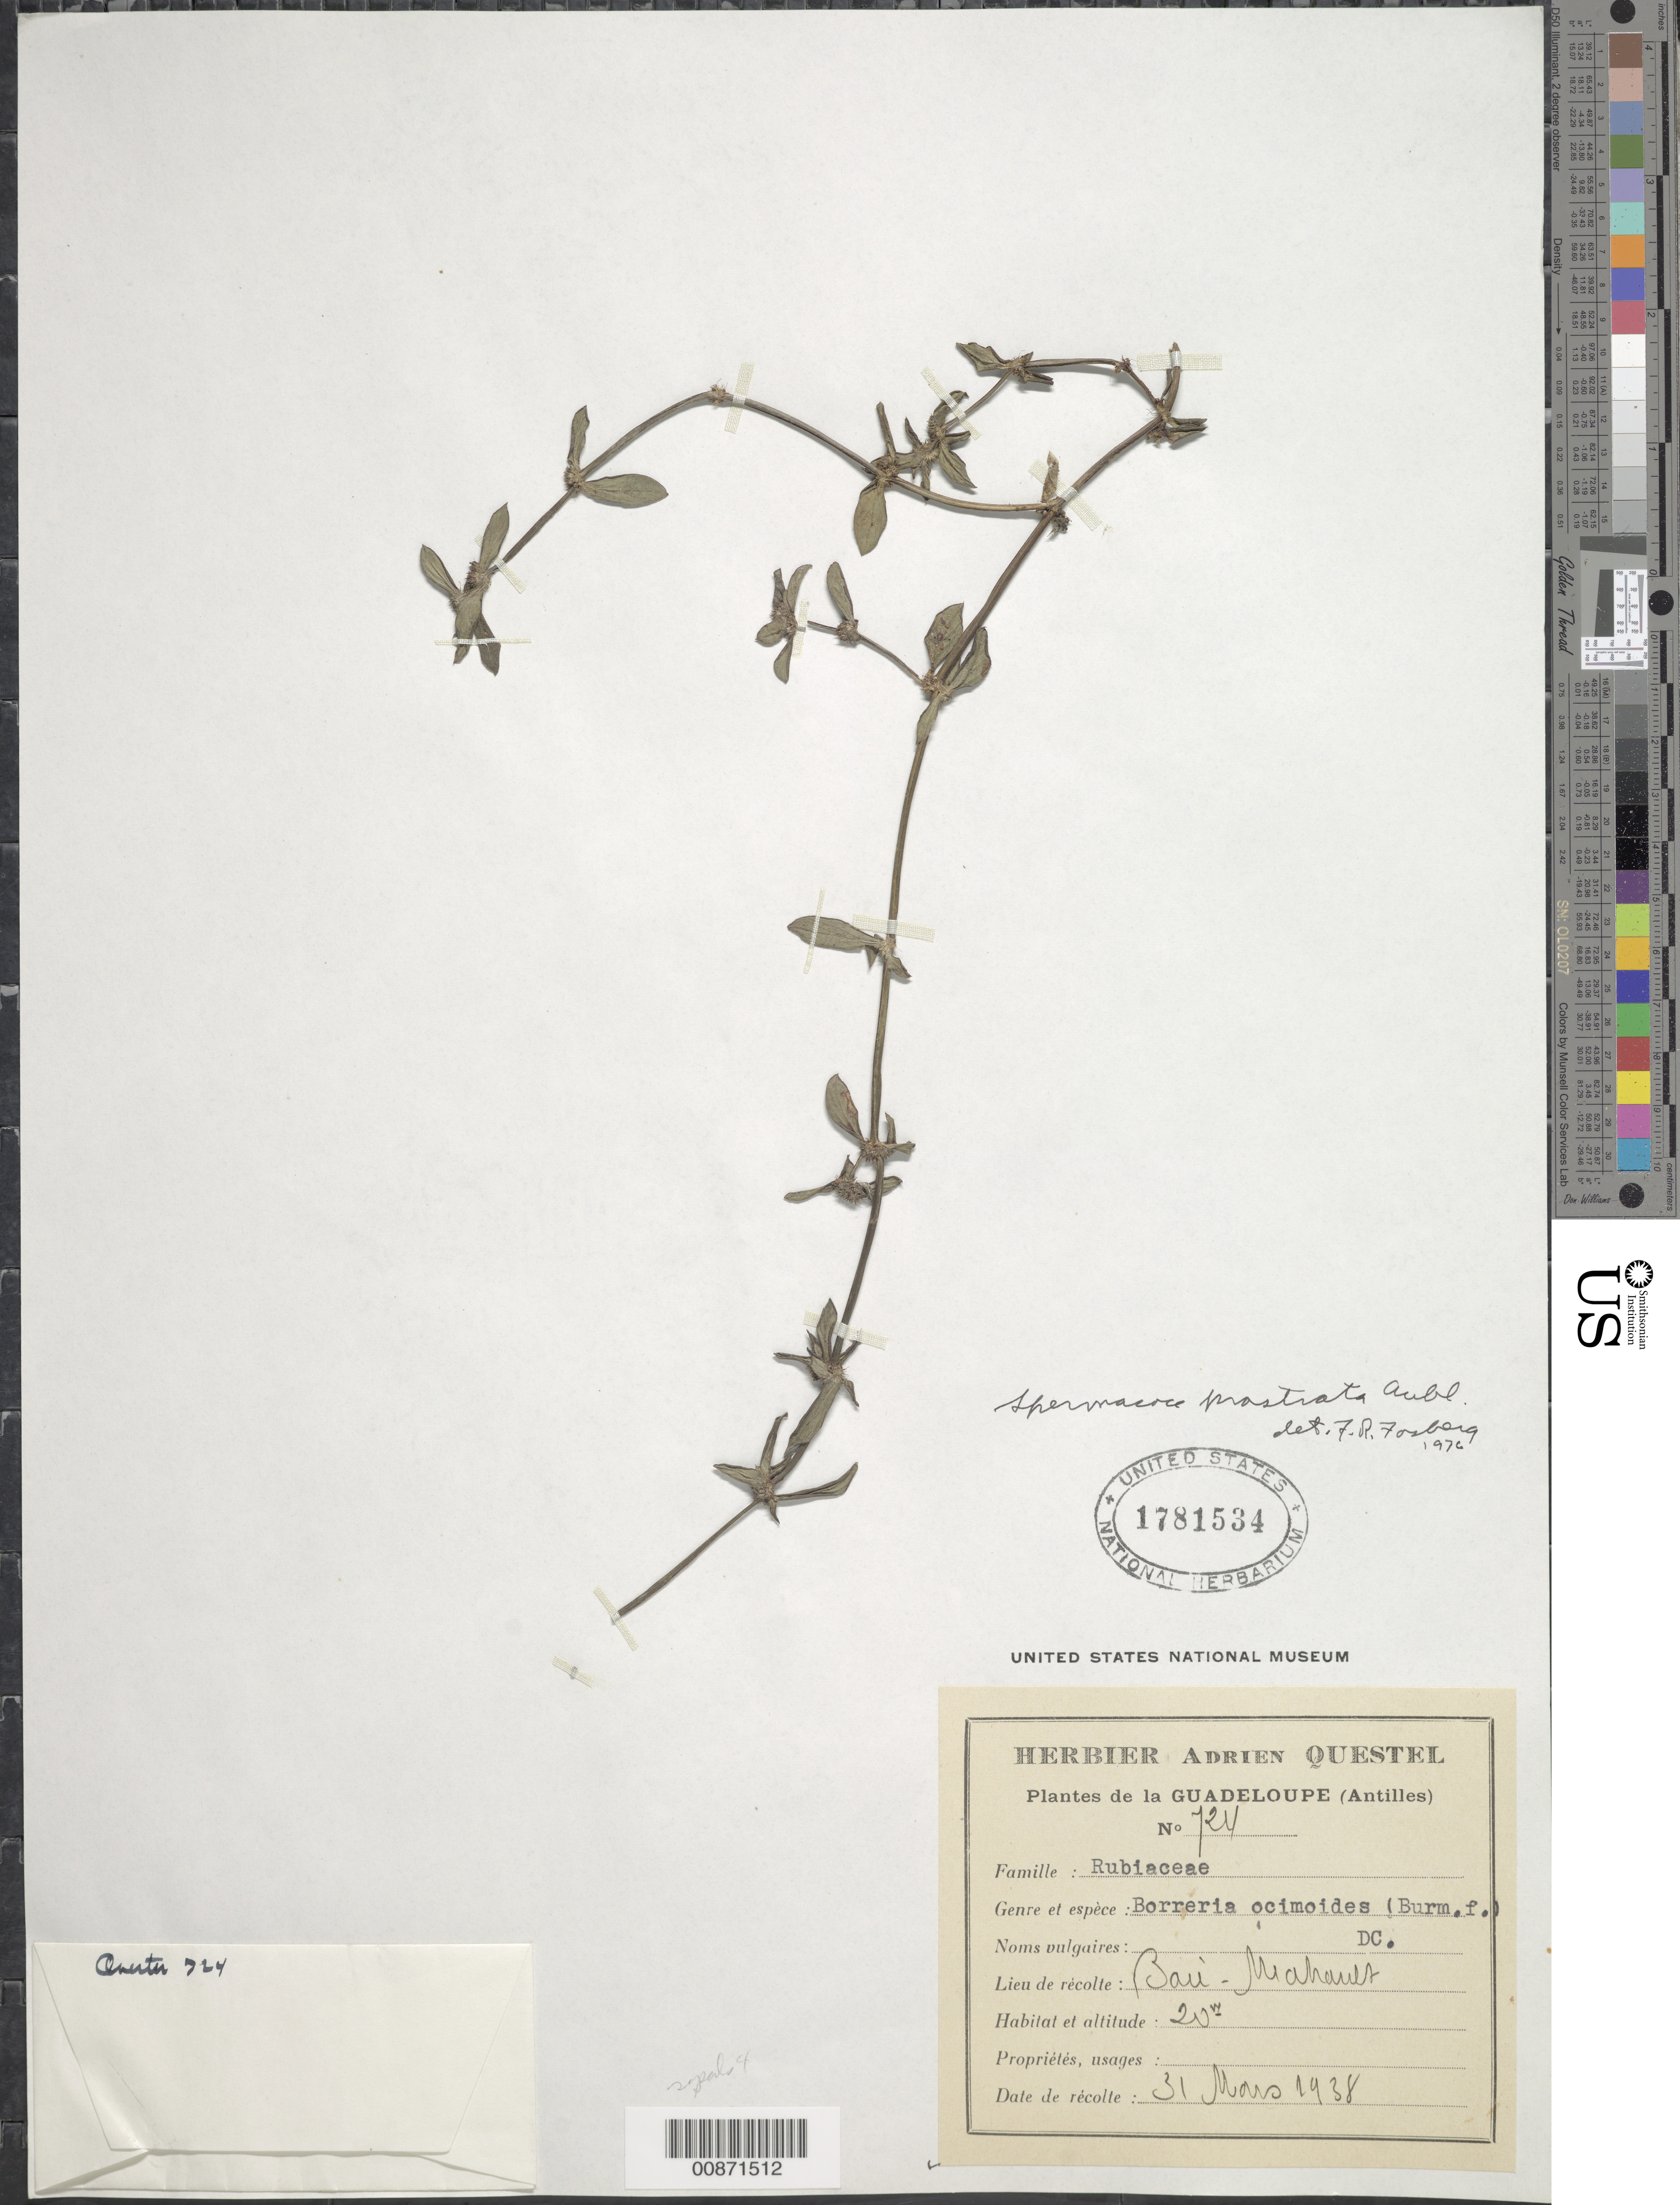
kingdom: Plantae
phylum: Tracheophyta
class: Magnoliopsida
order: Gentianales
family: Rubiaceae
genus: Spermacoce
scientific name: Spermacoce prostrata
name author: Aubl.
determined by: Fosberg, F. R.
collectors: A. Questel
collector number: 724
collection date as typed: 31 Mar 1938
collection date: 1938-03-31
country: Guadeloupe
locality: Baù - Mahault (sp?)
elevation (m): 20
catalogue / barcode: US 1781534